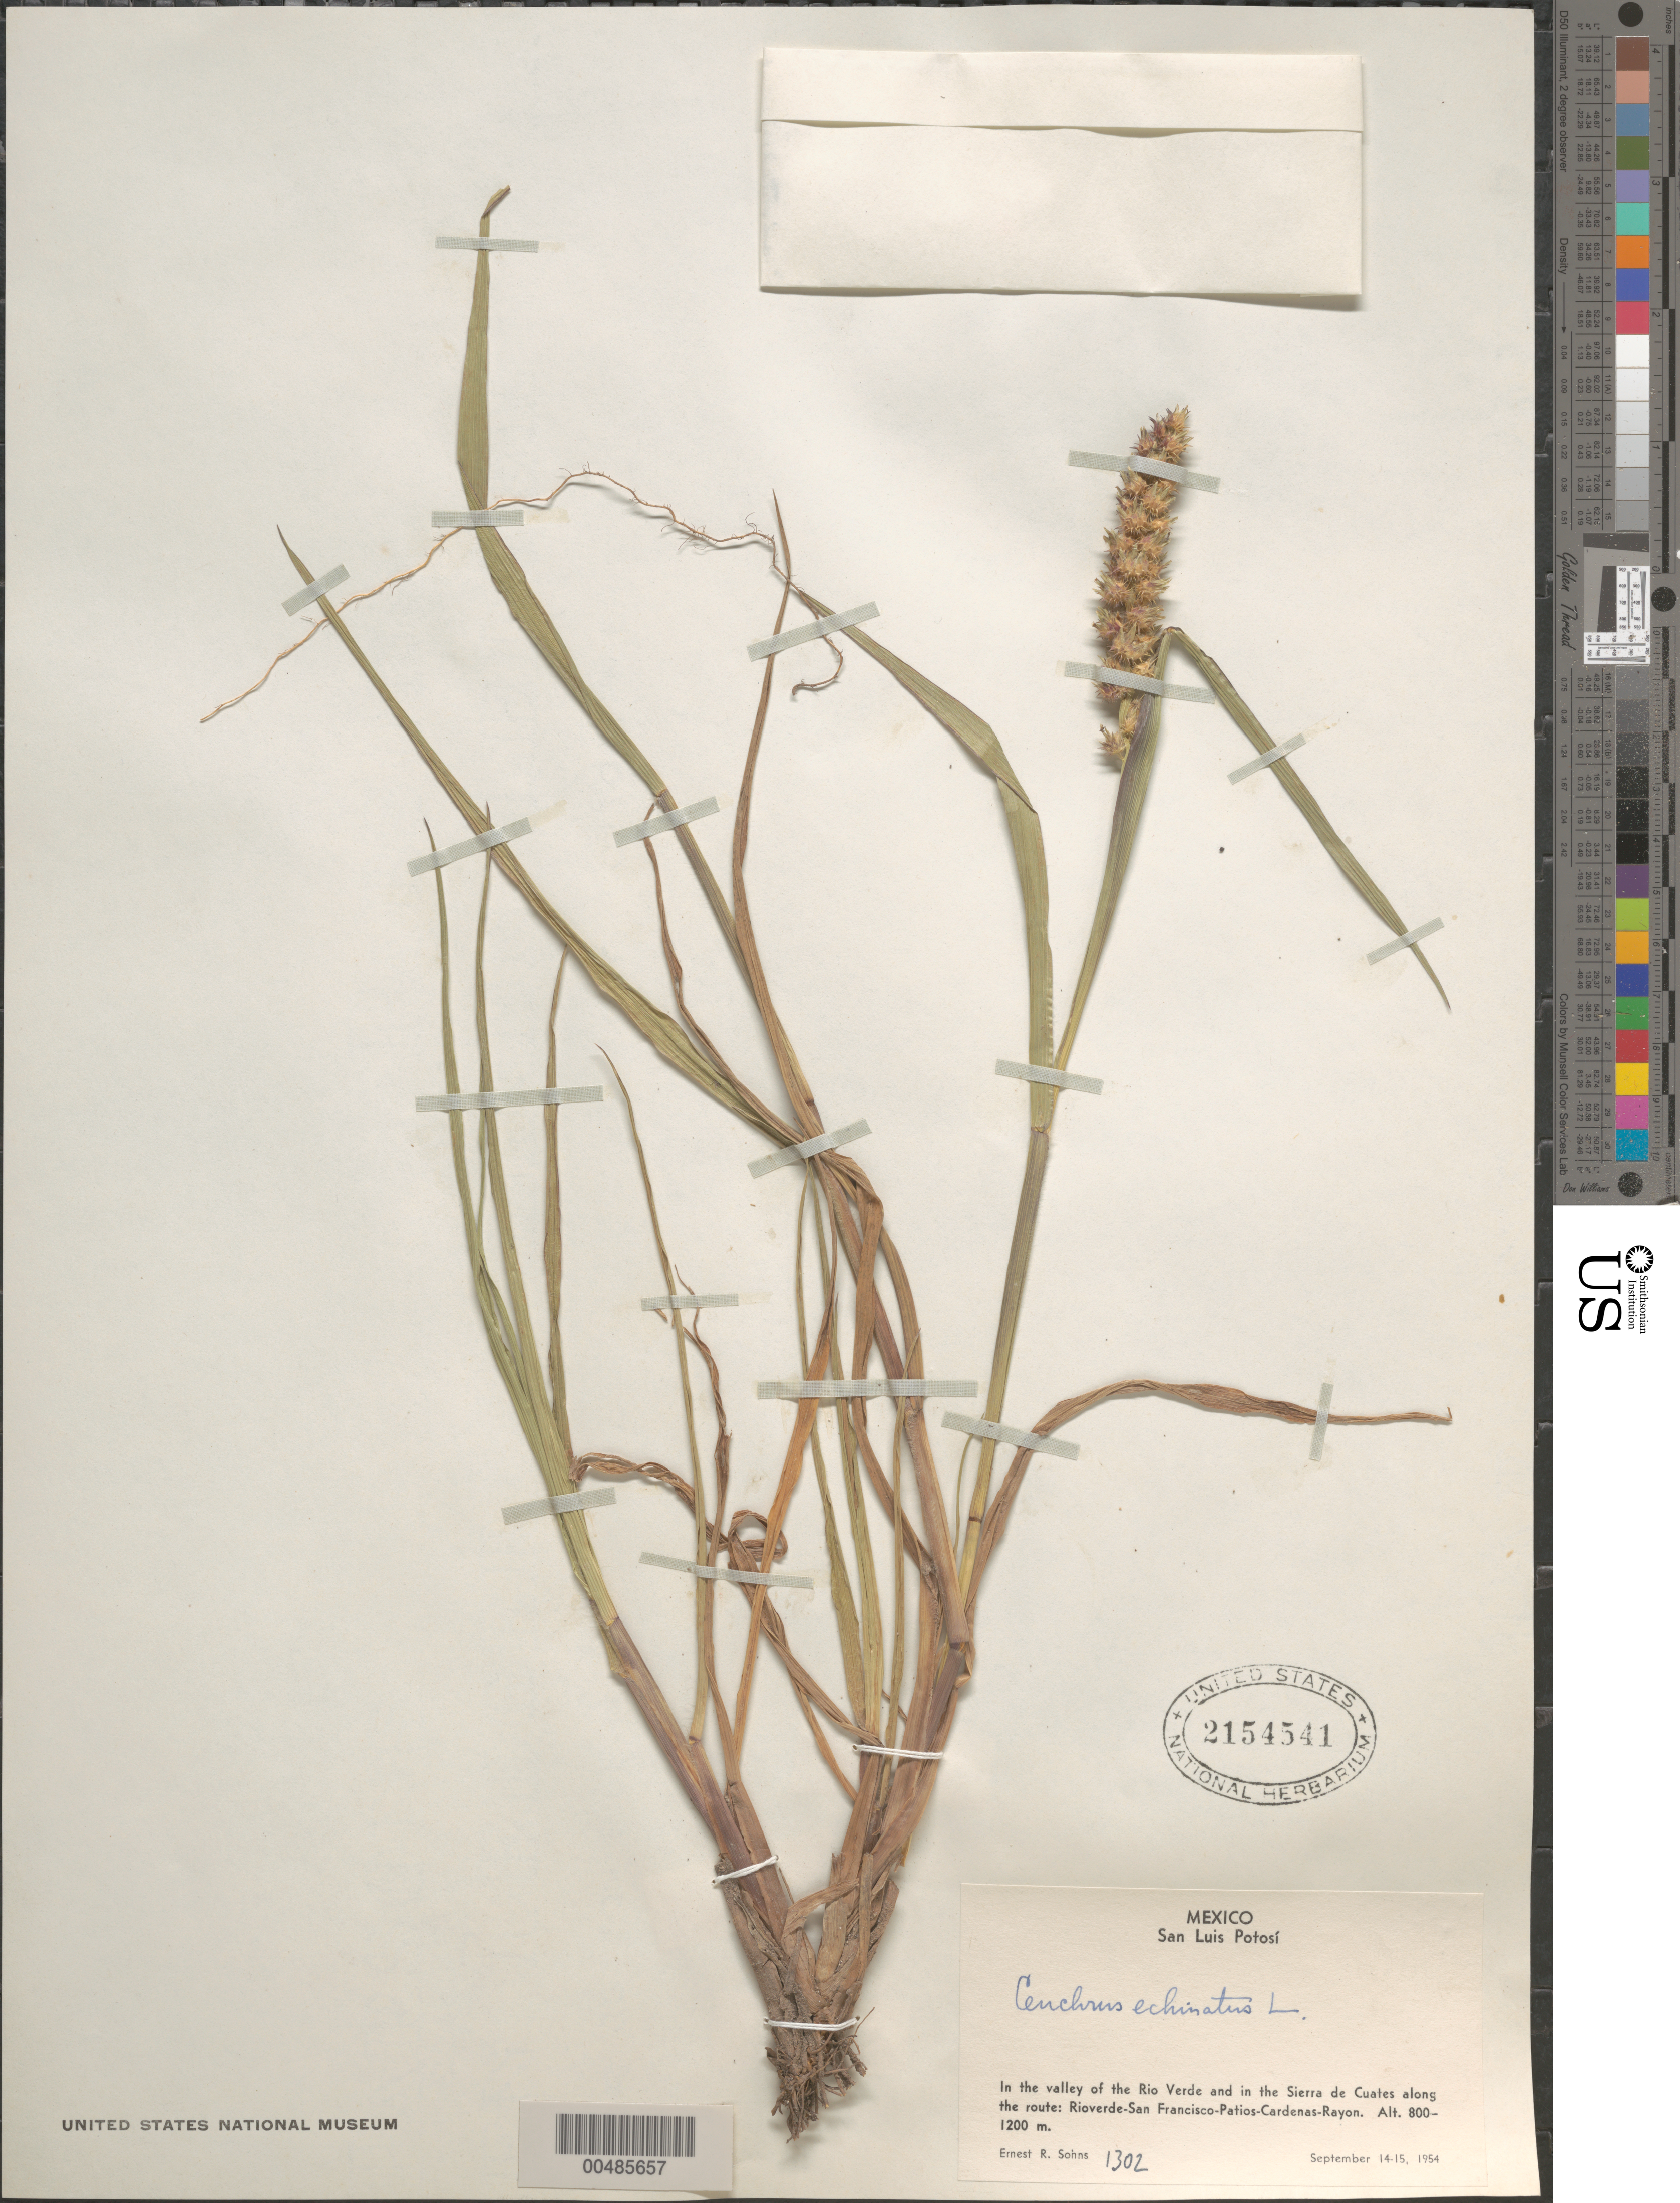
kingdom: Plantae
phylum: Tracheophyta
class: Liliopsida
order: Poales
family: Poaceae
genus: Cenchrus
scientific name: Cenchrus echinatus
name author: L.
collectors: E. R. Sohns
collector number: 1302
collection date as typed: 14 Sep 1954 to 15 Sep 1954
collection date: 1954-09-14/1954-09-15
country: Mexico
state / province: San Luis Potosi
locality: In the valley of the Rio Verde & in the Sierra de Cuates along the route: Rioverde-San Francisco-Patios-Cardenas-Rayon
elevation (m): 800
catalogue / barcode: US 2154541